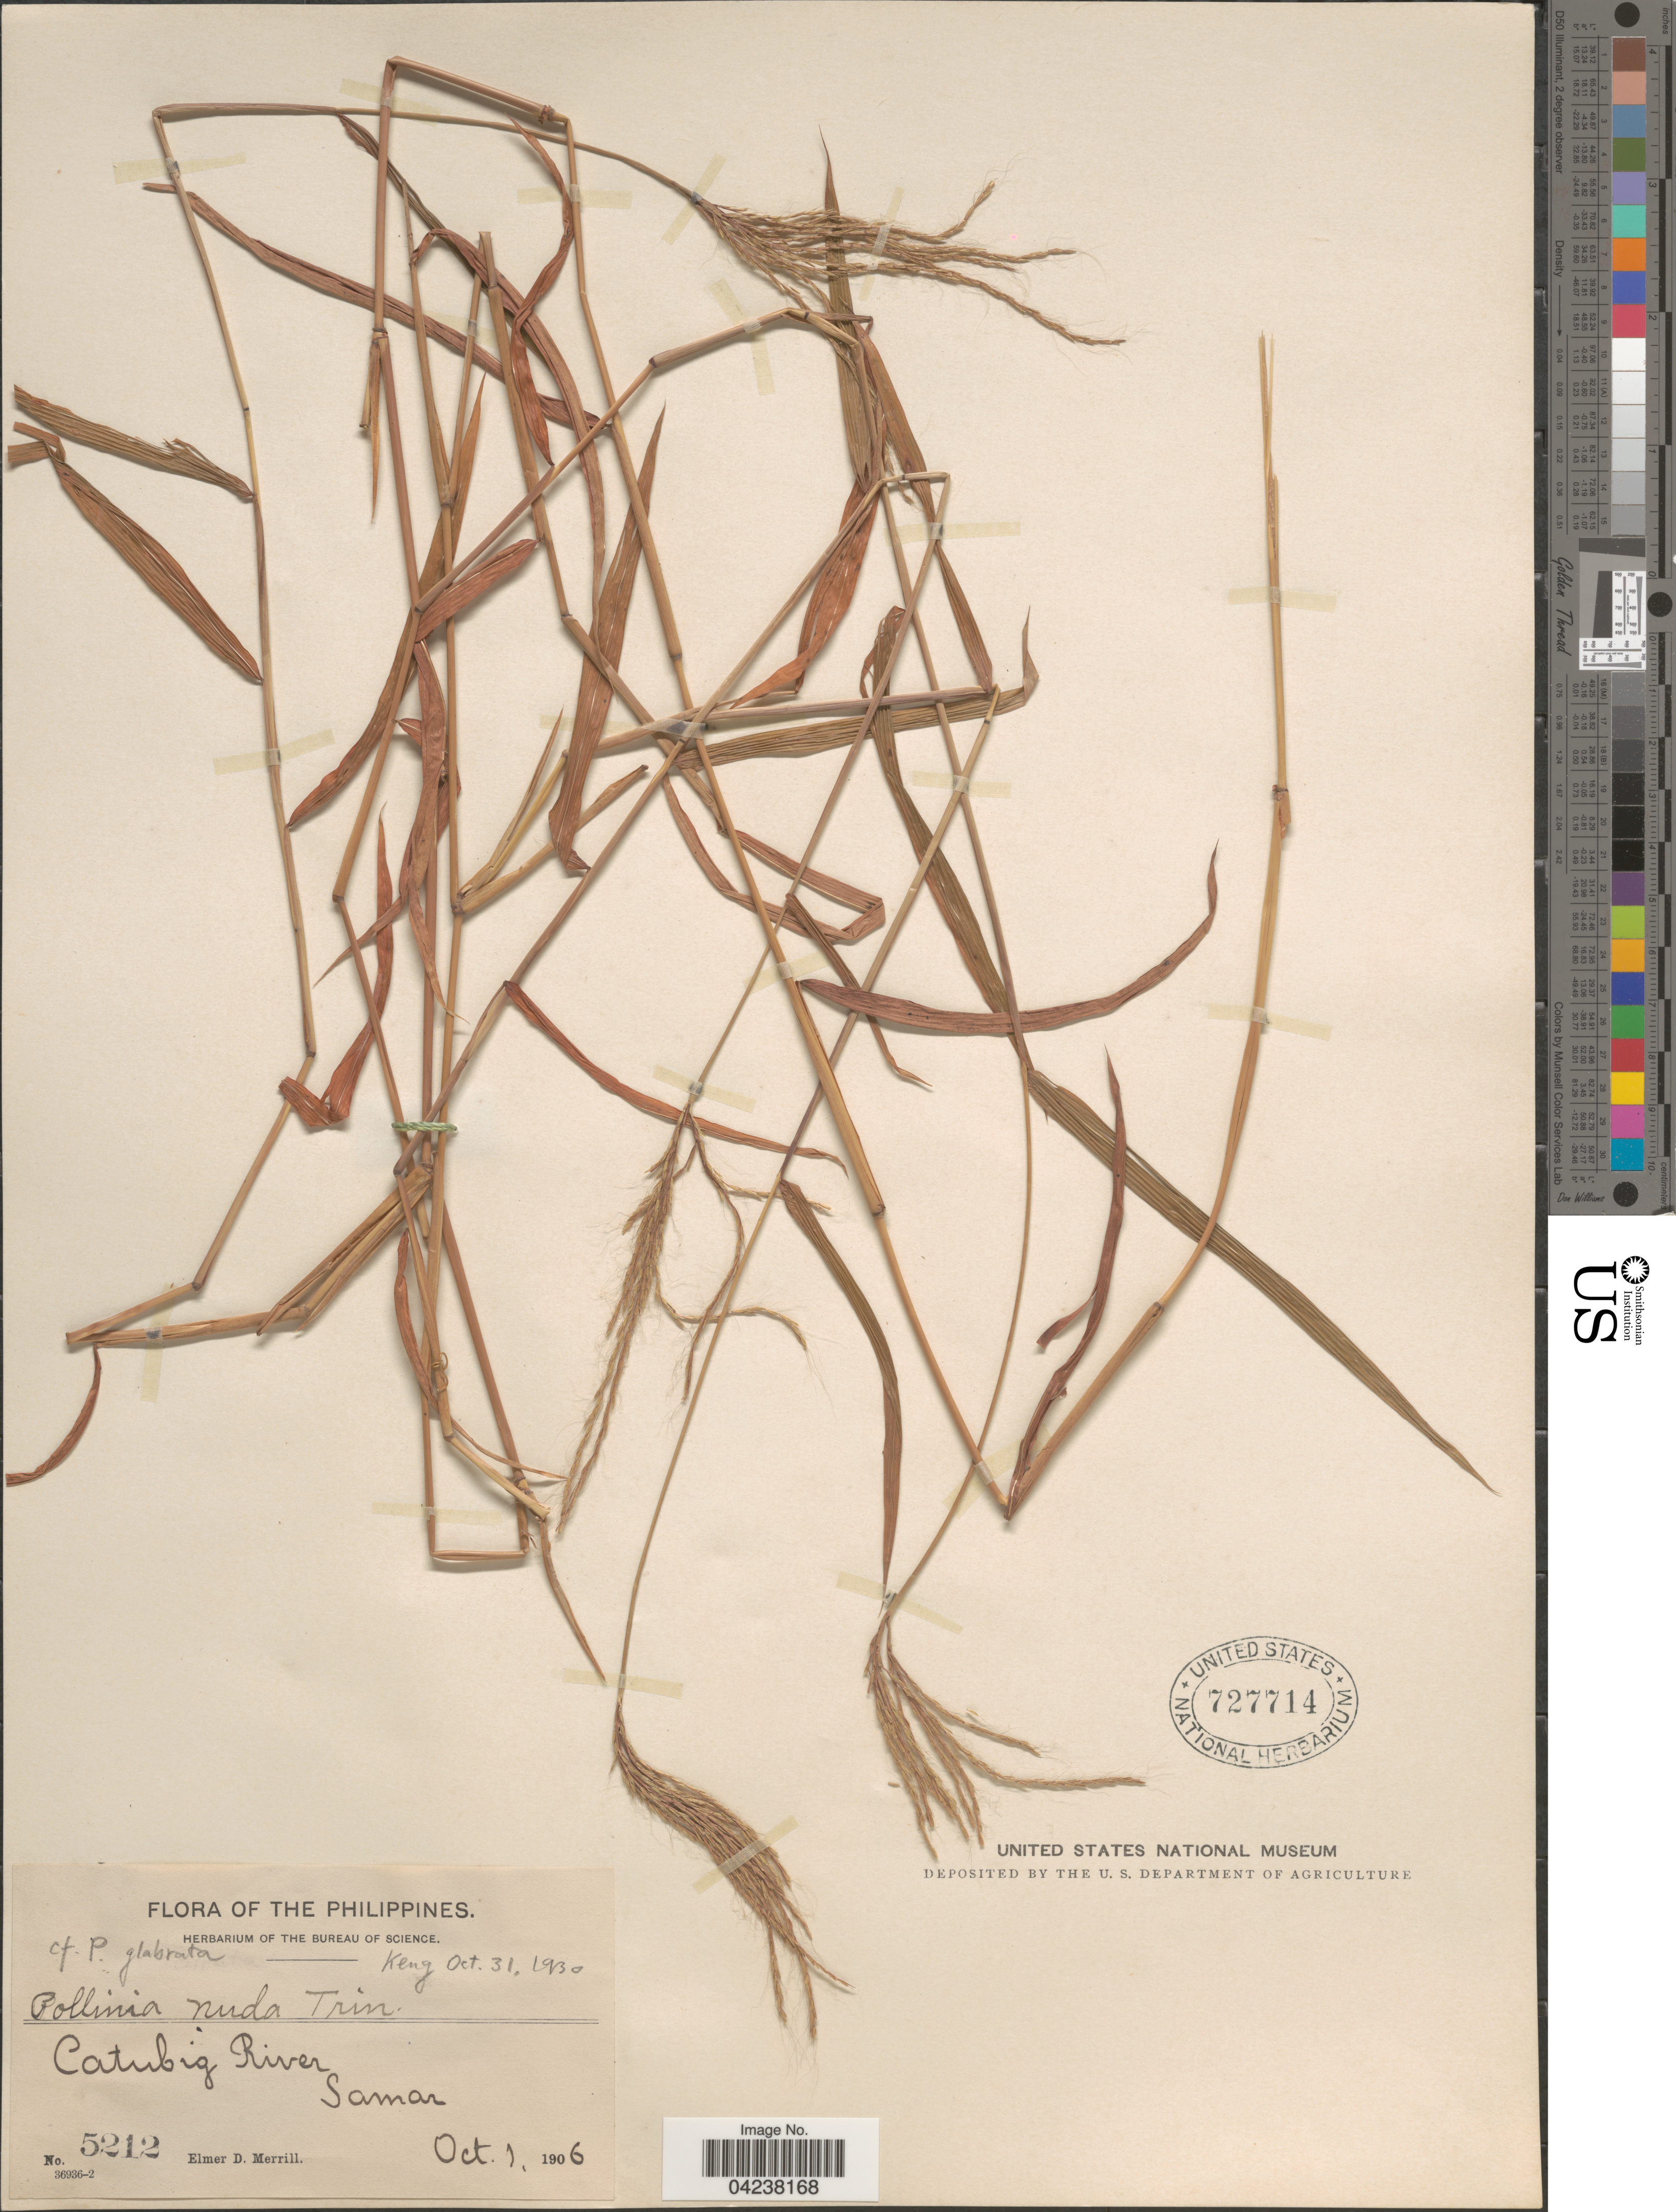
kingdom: Plantae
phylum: Tracheophyta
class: Liliopsida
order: Poales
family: Poaceae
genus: Microstegium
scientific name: Microstegium glabratum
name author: (Trin.) Camus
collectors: E. D. Merrill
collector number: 5212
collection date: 1906-10-01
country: Philippines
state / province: Eastern Visayas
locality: Catubig River. Samar.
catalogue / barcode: US 727714